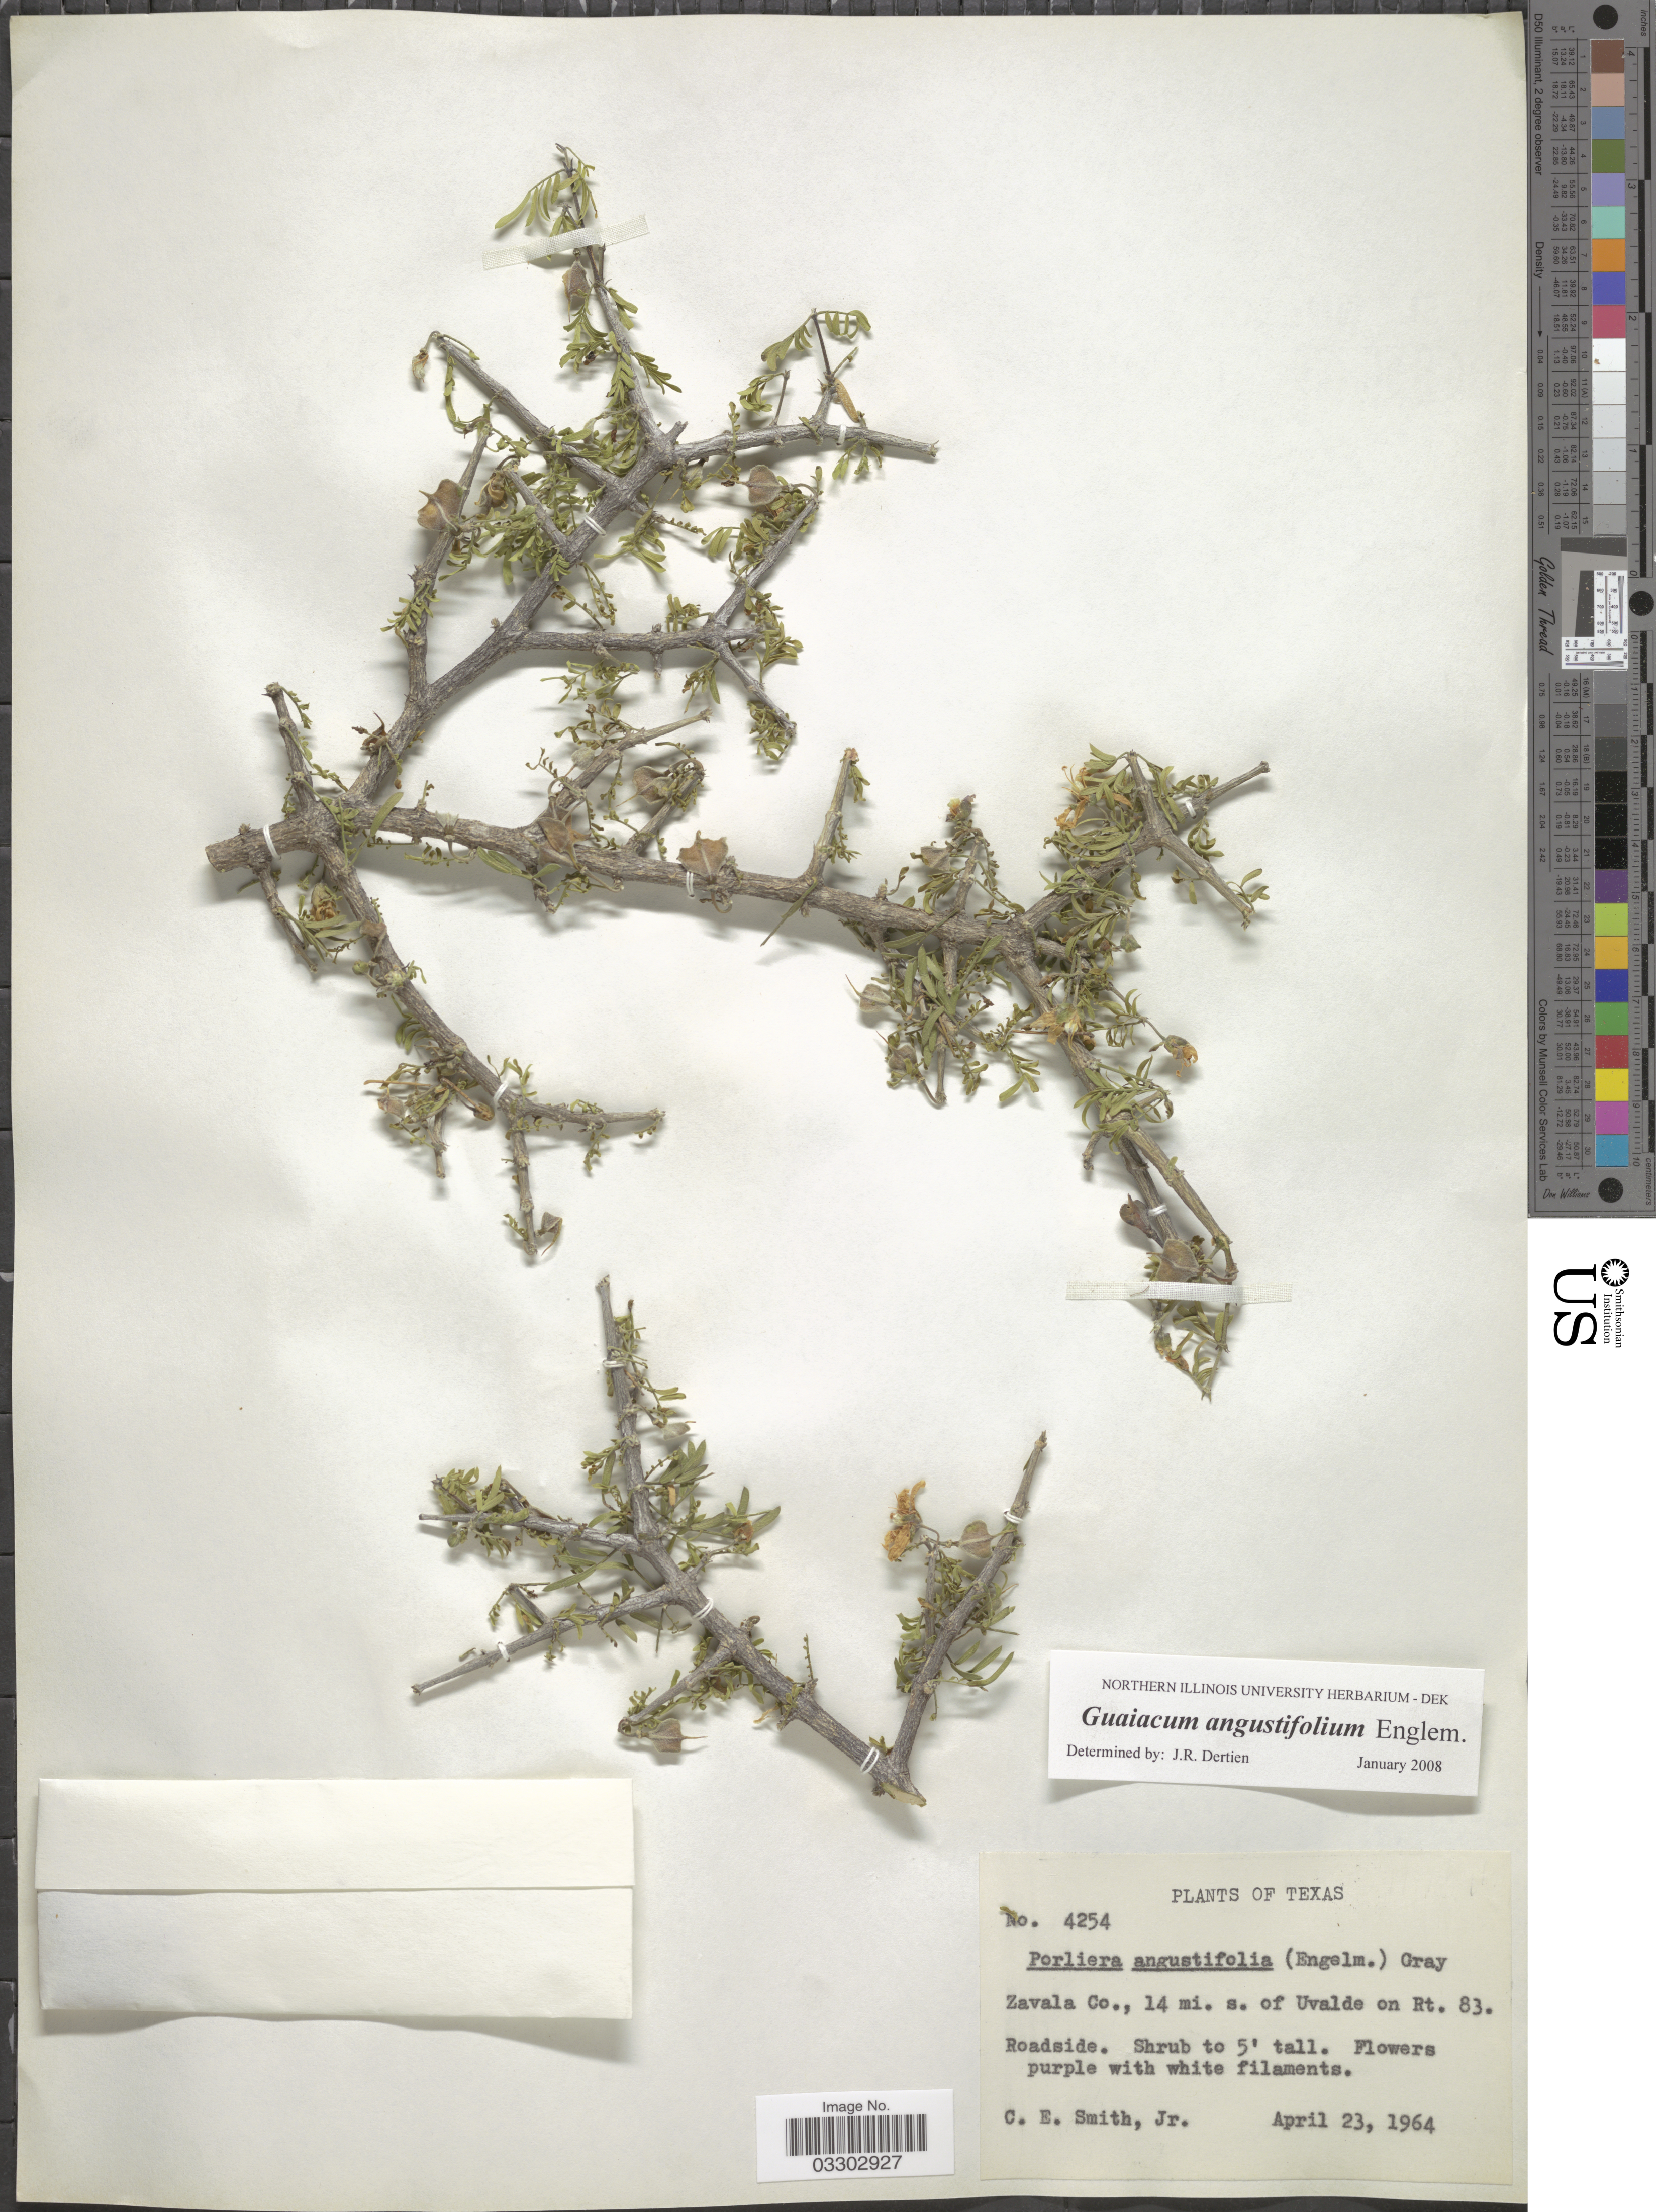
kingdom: Plantae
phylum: Tracheophyta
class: Magnoliopsida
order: Zygophyllales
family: Zygophyllaceae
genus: Guaiacum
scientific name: Guaiacum angustifolium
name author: Engelm.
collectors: C. E. Smith Jr.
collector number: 4254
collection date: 1964-04-23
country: United States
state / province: Texas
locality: Zavala Co., 14 mi. s. of Uvalde on Rt. 83.